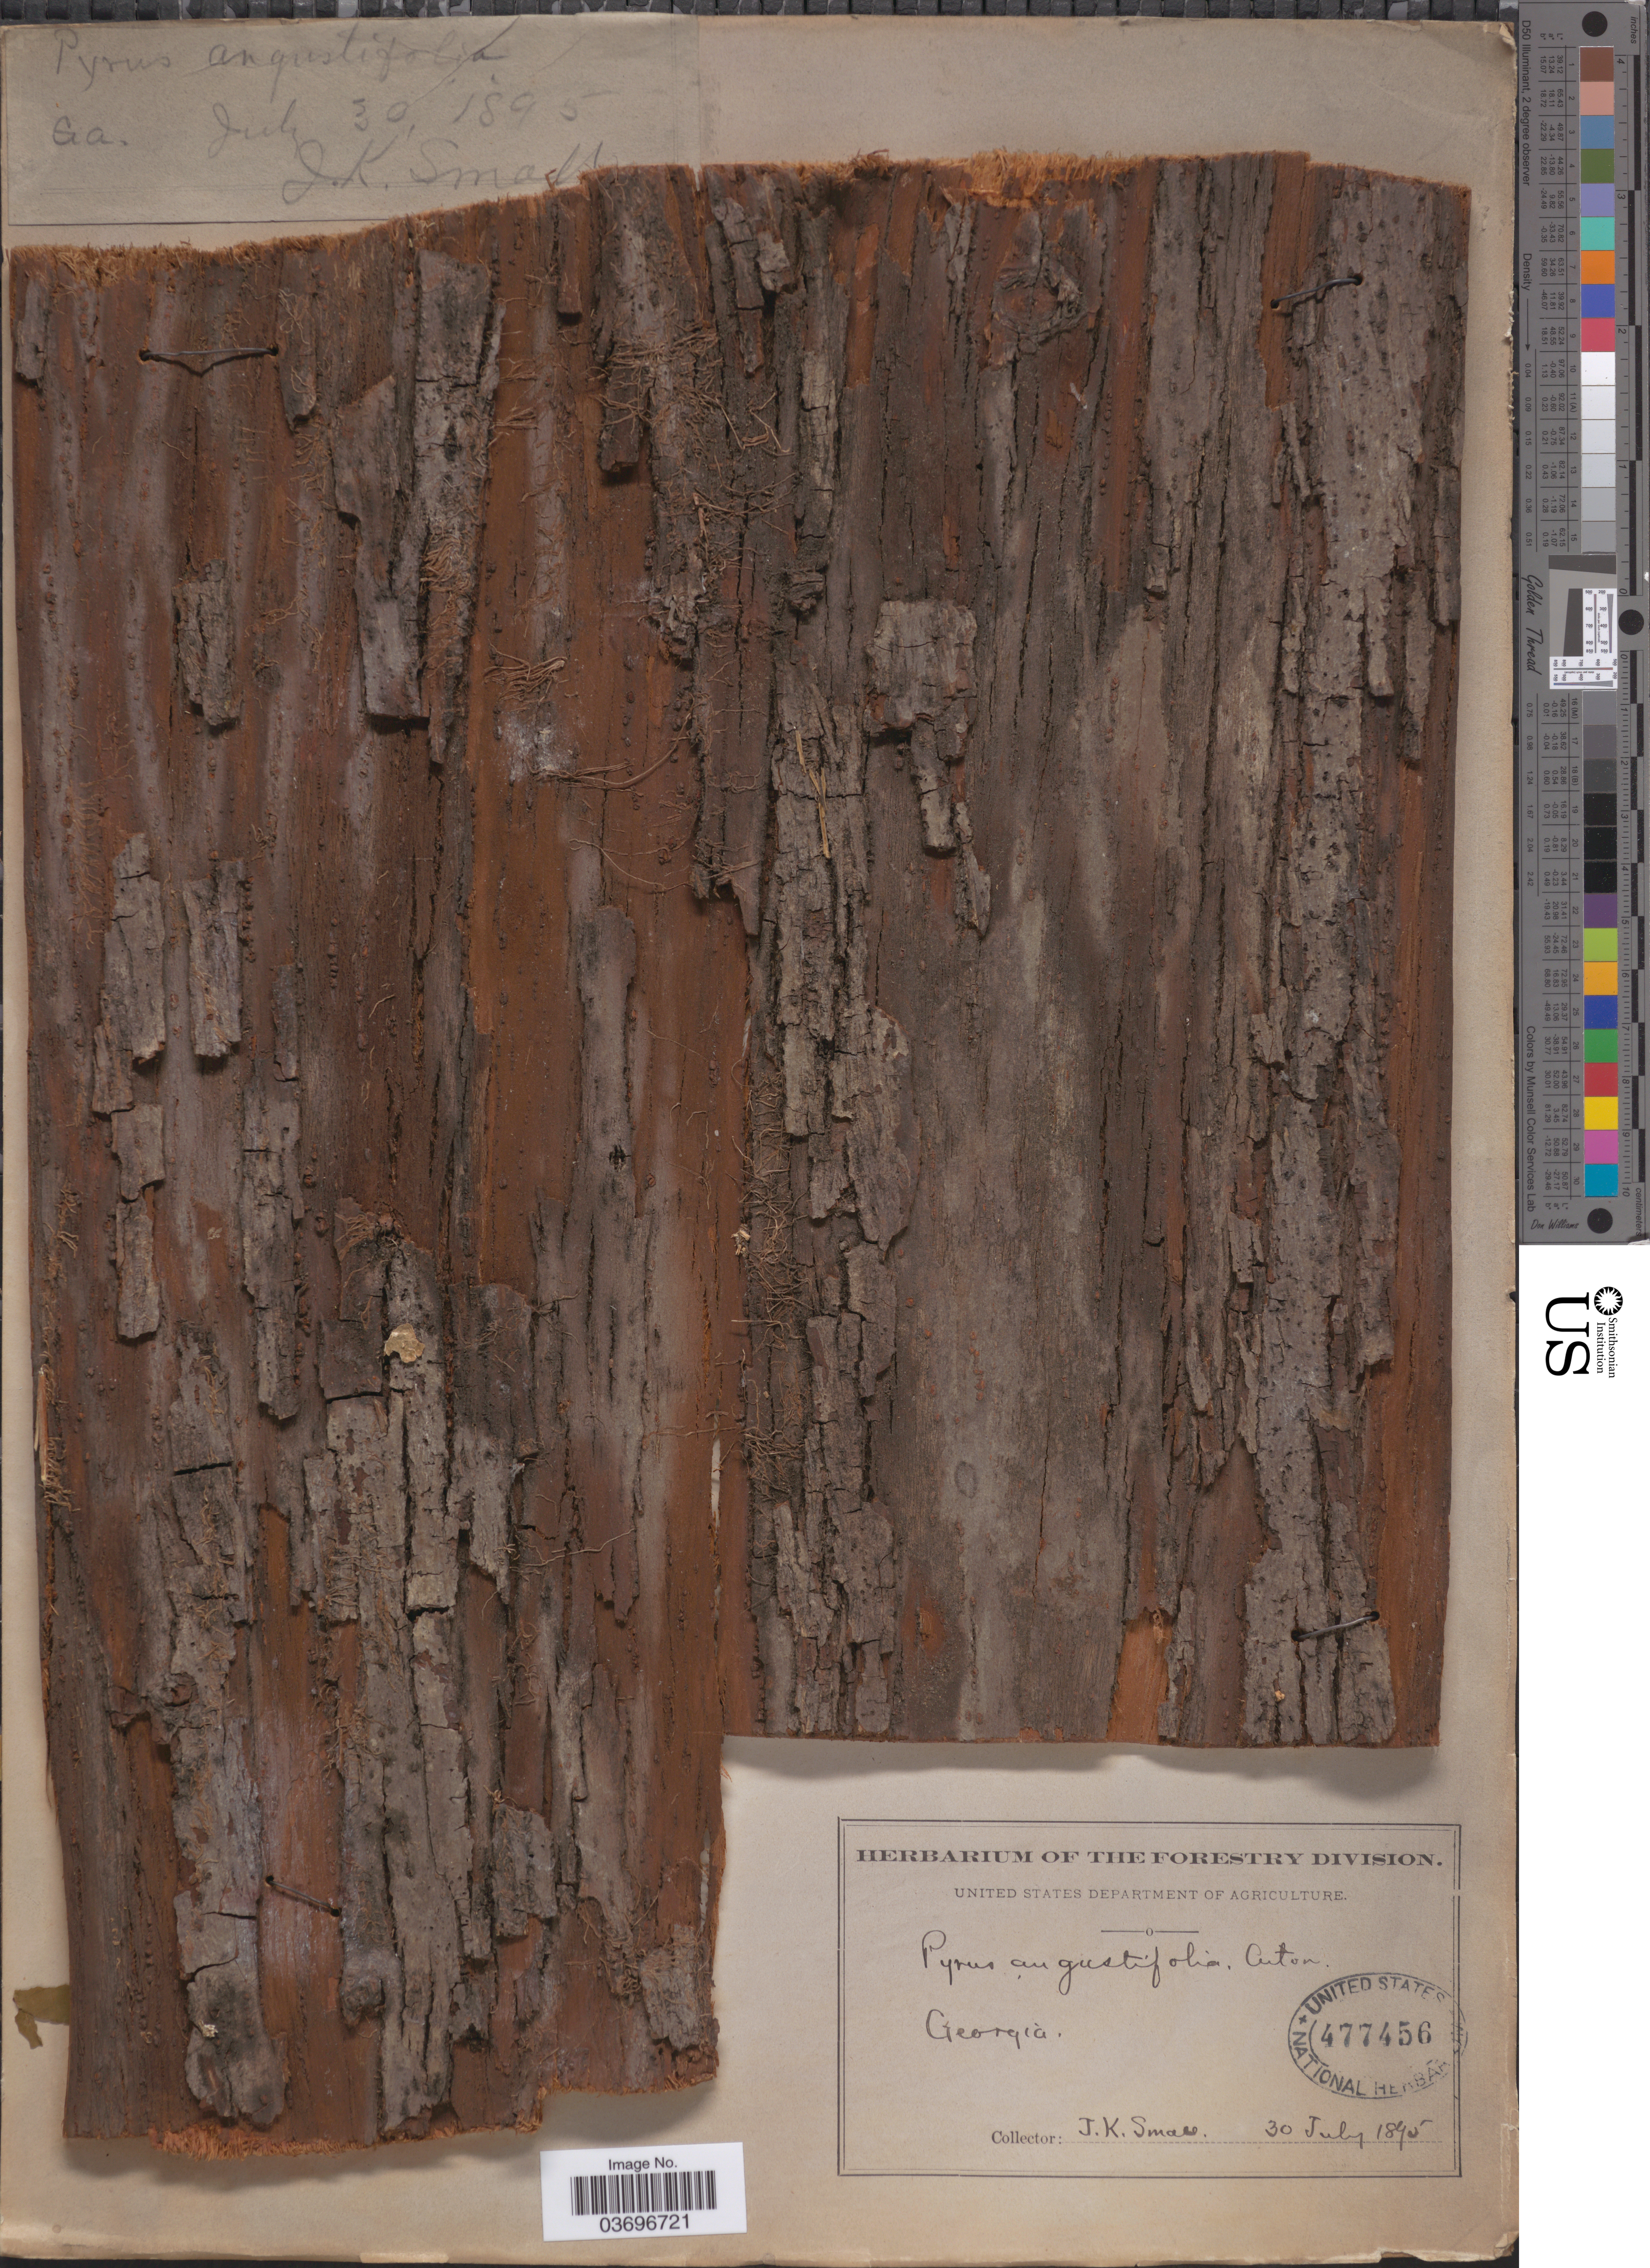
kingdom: Plantae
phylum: Tracheophyta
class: Magnoliopsida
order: Rosales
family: Rosaceae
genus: Malus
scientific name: Malus angustifolia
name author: (Aiton) Michx.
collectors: J. K. Small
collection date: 1895-07-30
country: United States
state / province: Georgia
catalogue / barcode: US 477456